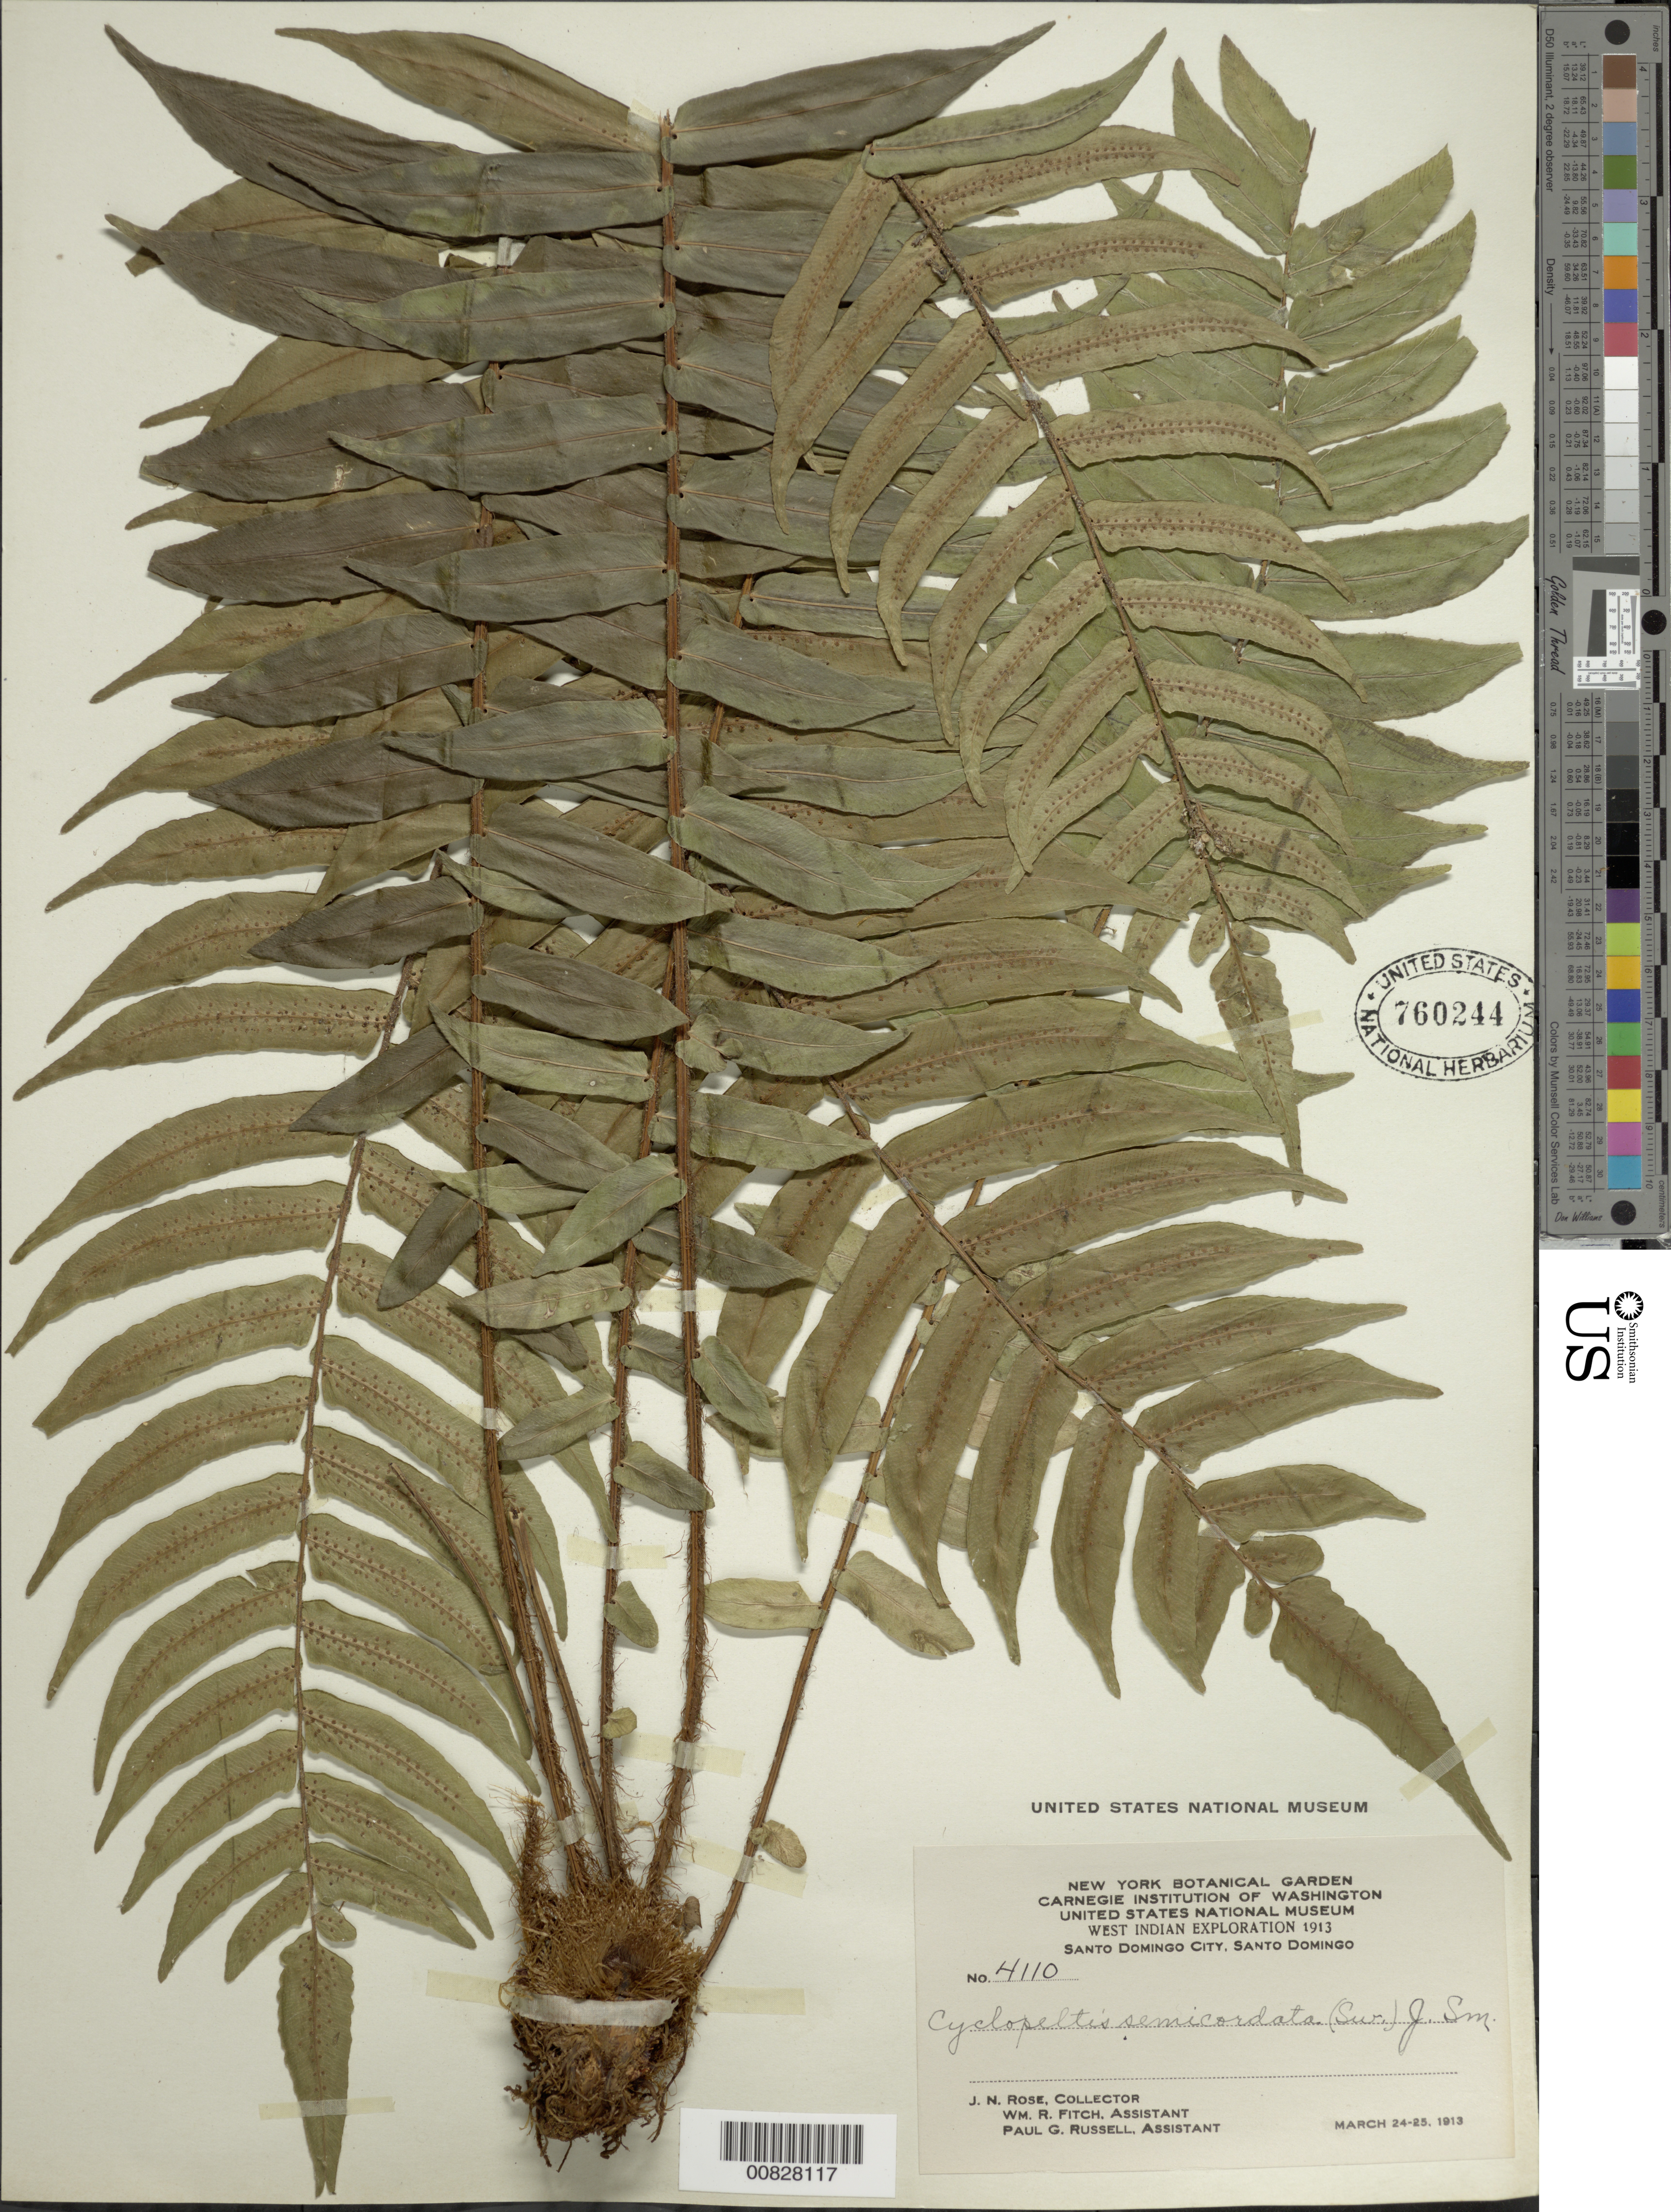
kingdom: Plantae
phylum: Tracheophyta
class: Polypodiopsida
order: Polypodiales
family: Lomariopsidaceae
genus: Cyclopeltis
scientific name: Cyclopeltis semicordata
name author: (Sw.) J. Sm.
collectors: J. N. Rose, W. R. Fitch & P. G. Russell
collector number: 4110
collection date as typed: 24 Mar 1913 to 25 Mar 1913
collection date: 1913-03-24/1913-03-25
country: Dominican Republic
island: Hispaniola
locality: Santo Domingo City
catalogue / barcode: US 760244